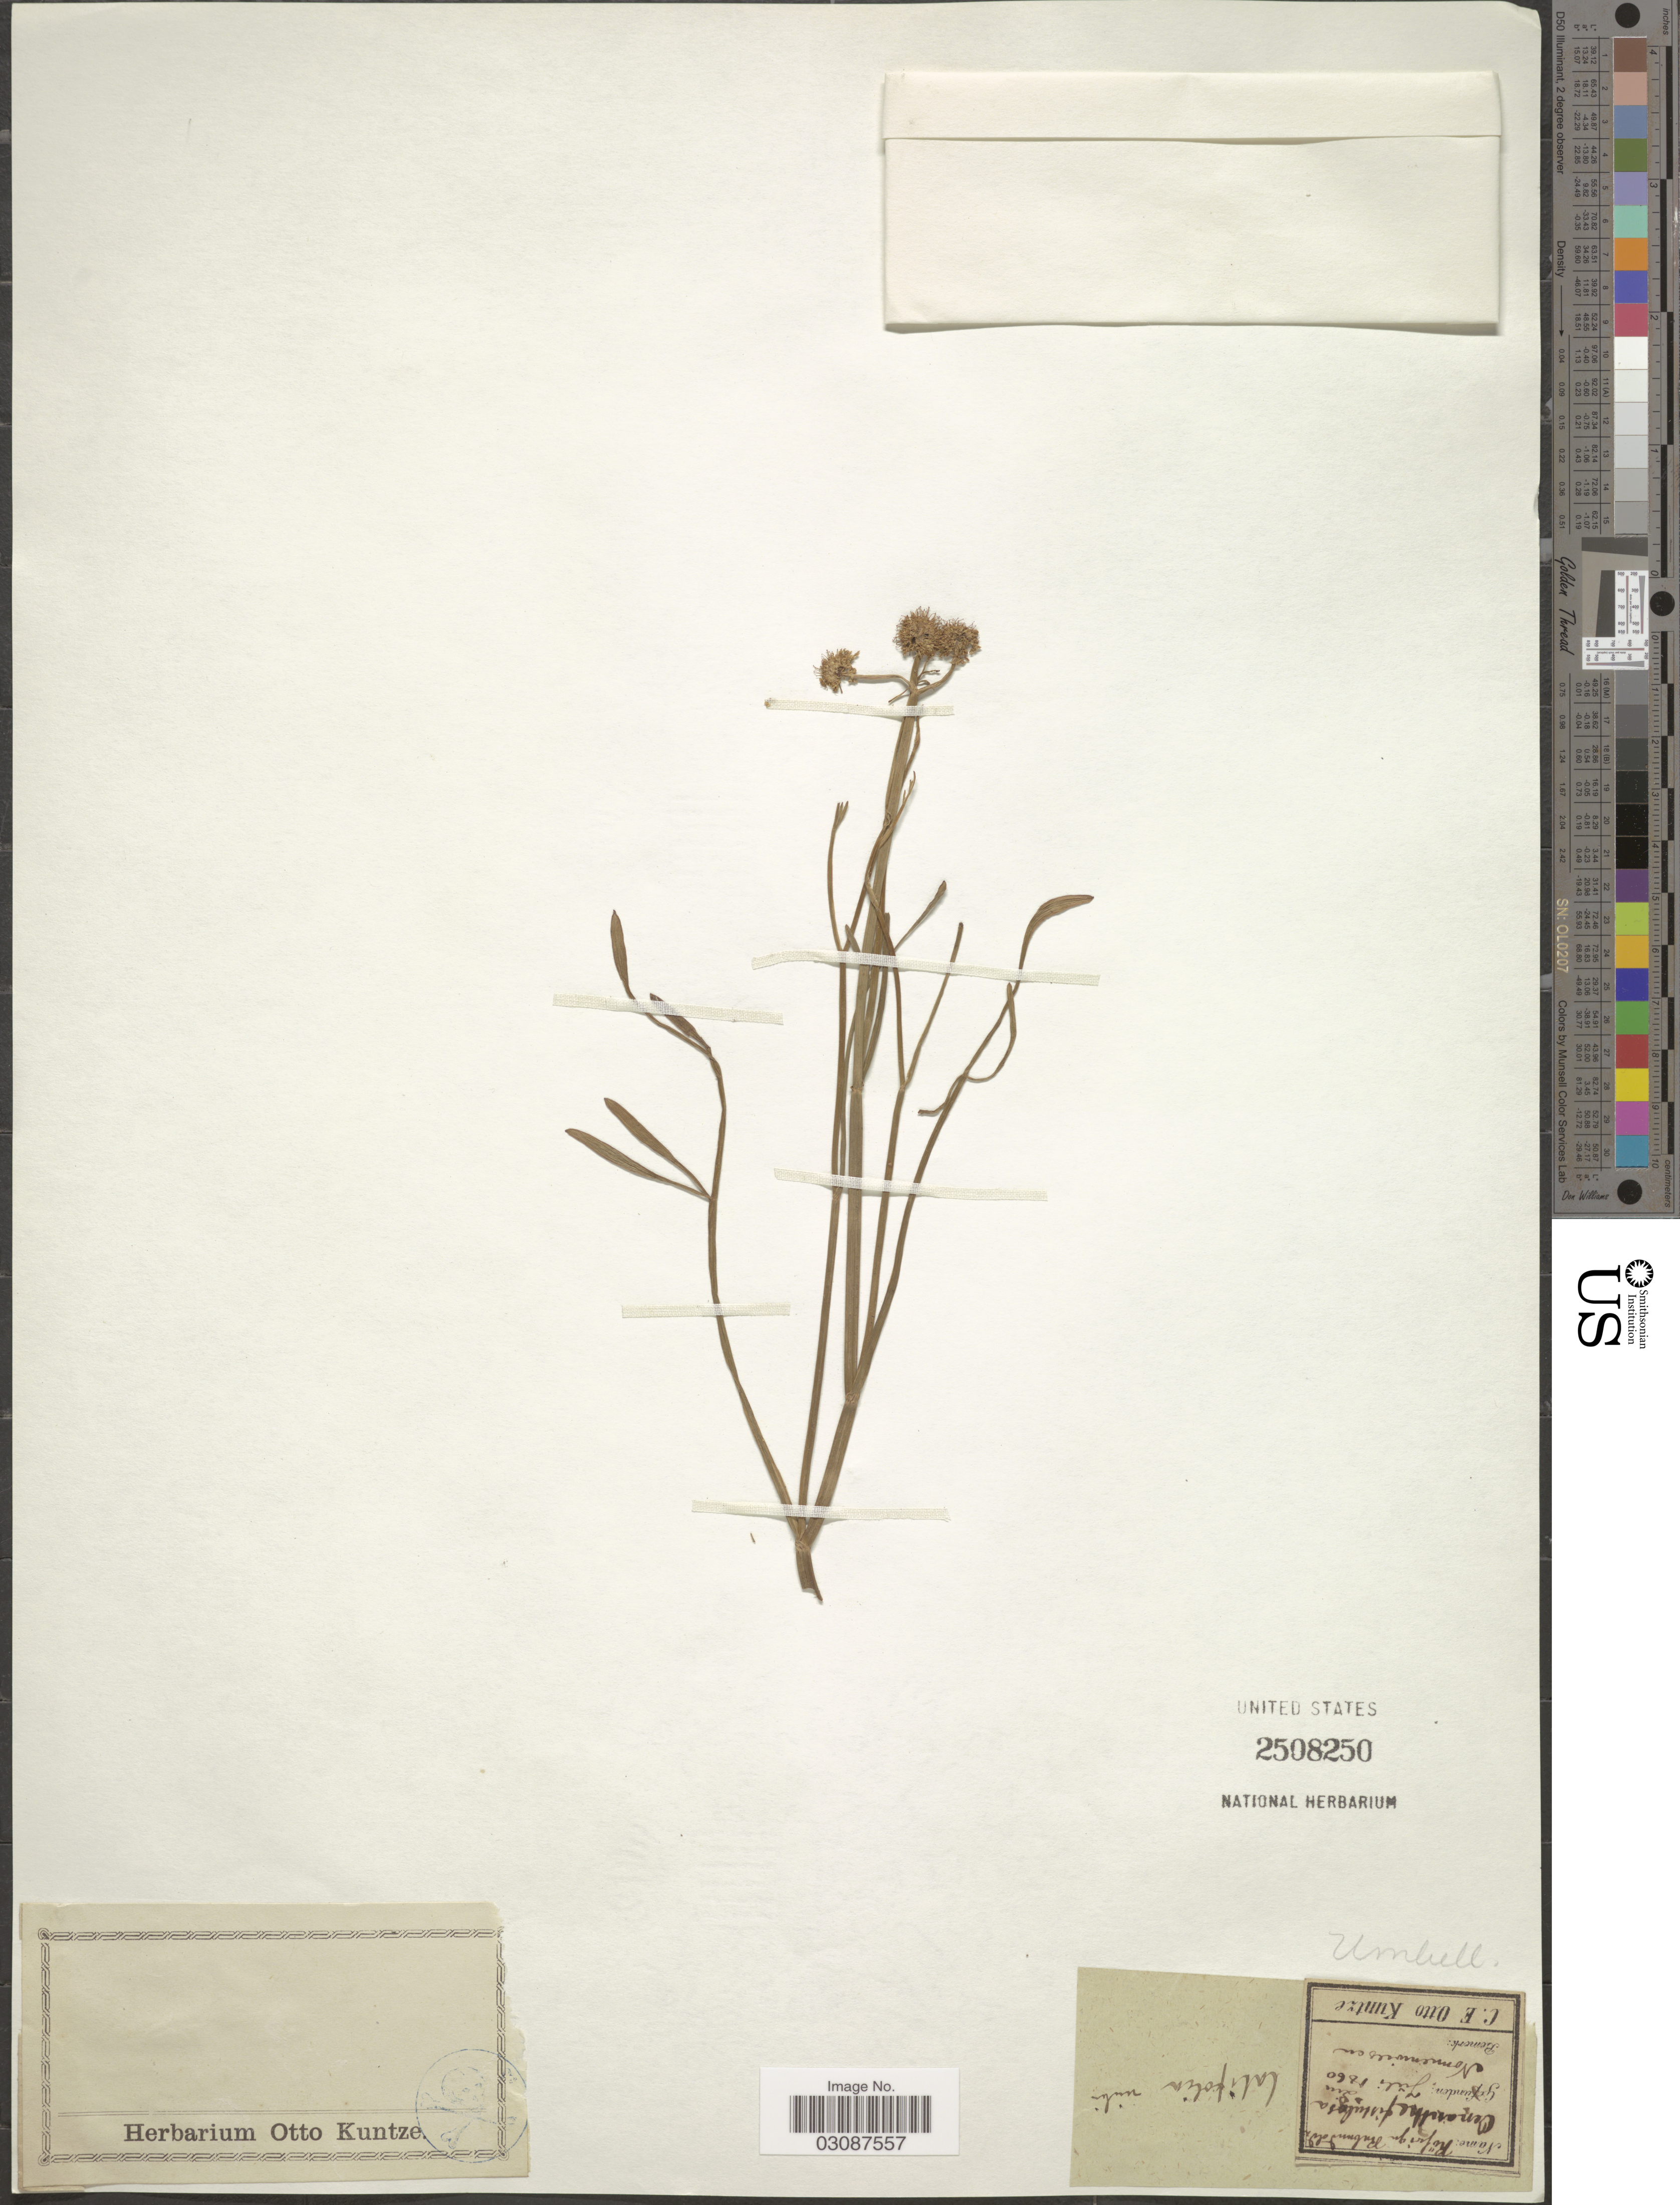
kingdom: Plantae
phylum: Tracheophyta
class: Magnoliopsida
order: Apiales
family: Apiaceae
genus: Oenanthe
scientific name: Oenanthe fistulosa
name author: L.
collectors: C.E.O. Kuntze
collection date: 1860-07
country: Germany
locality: Nonnenweier.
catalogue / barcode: US 2508250